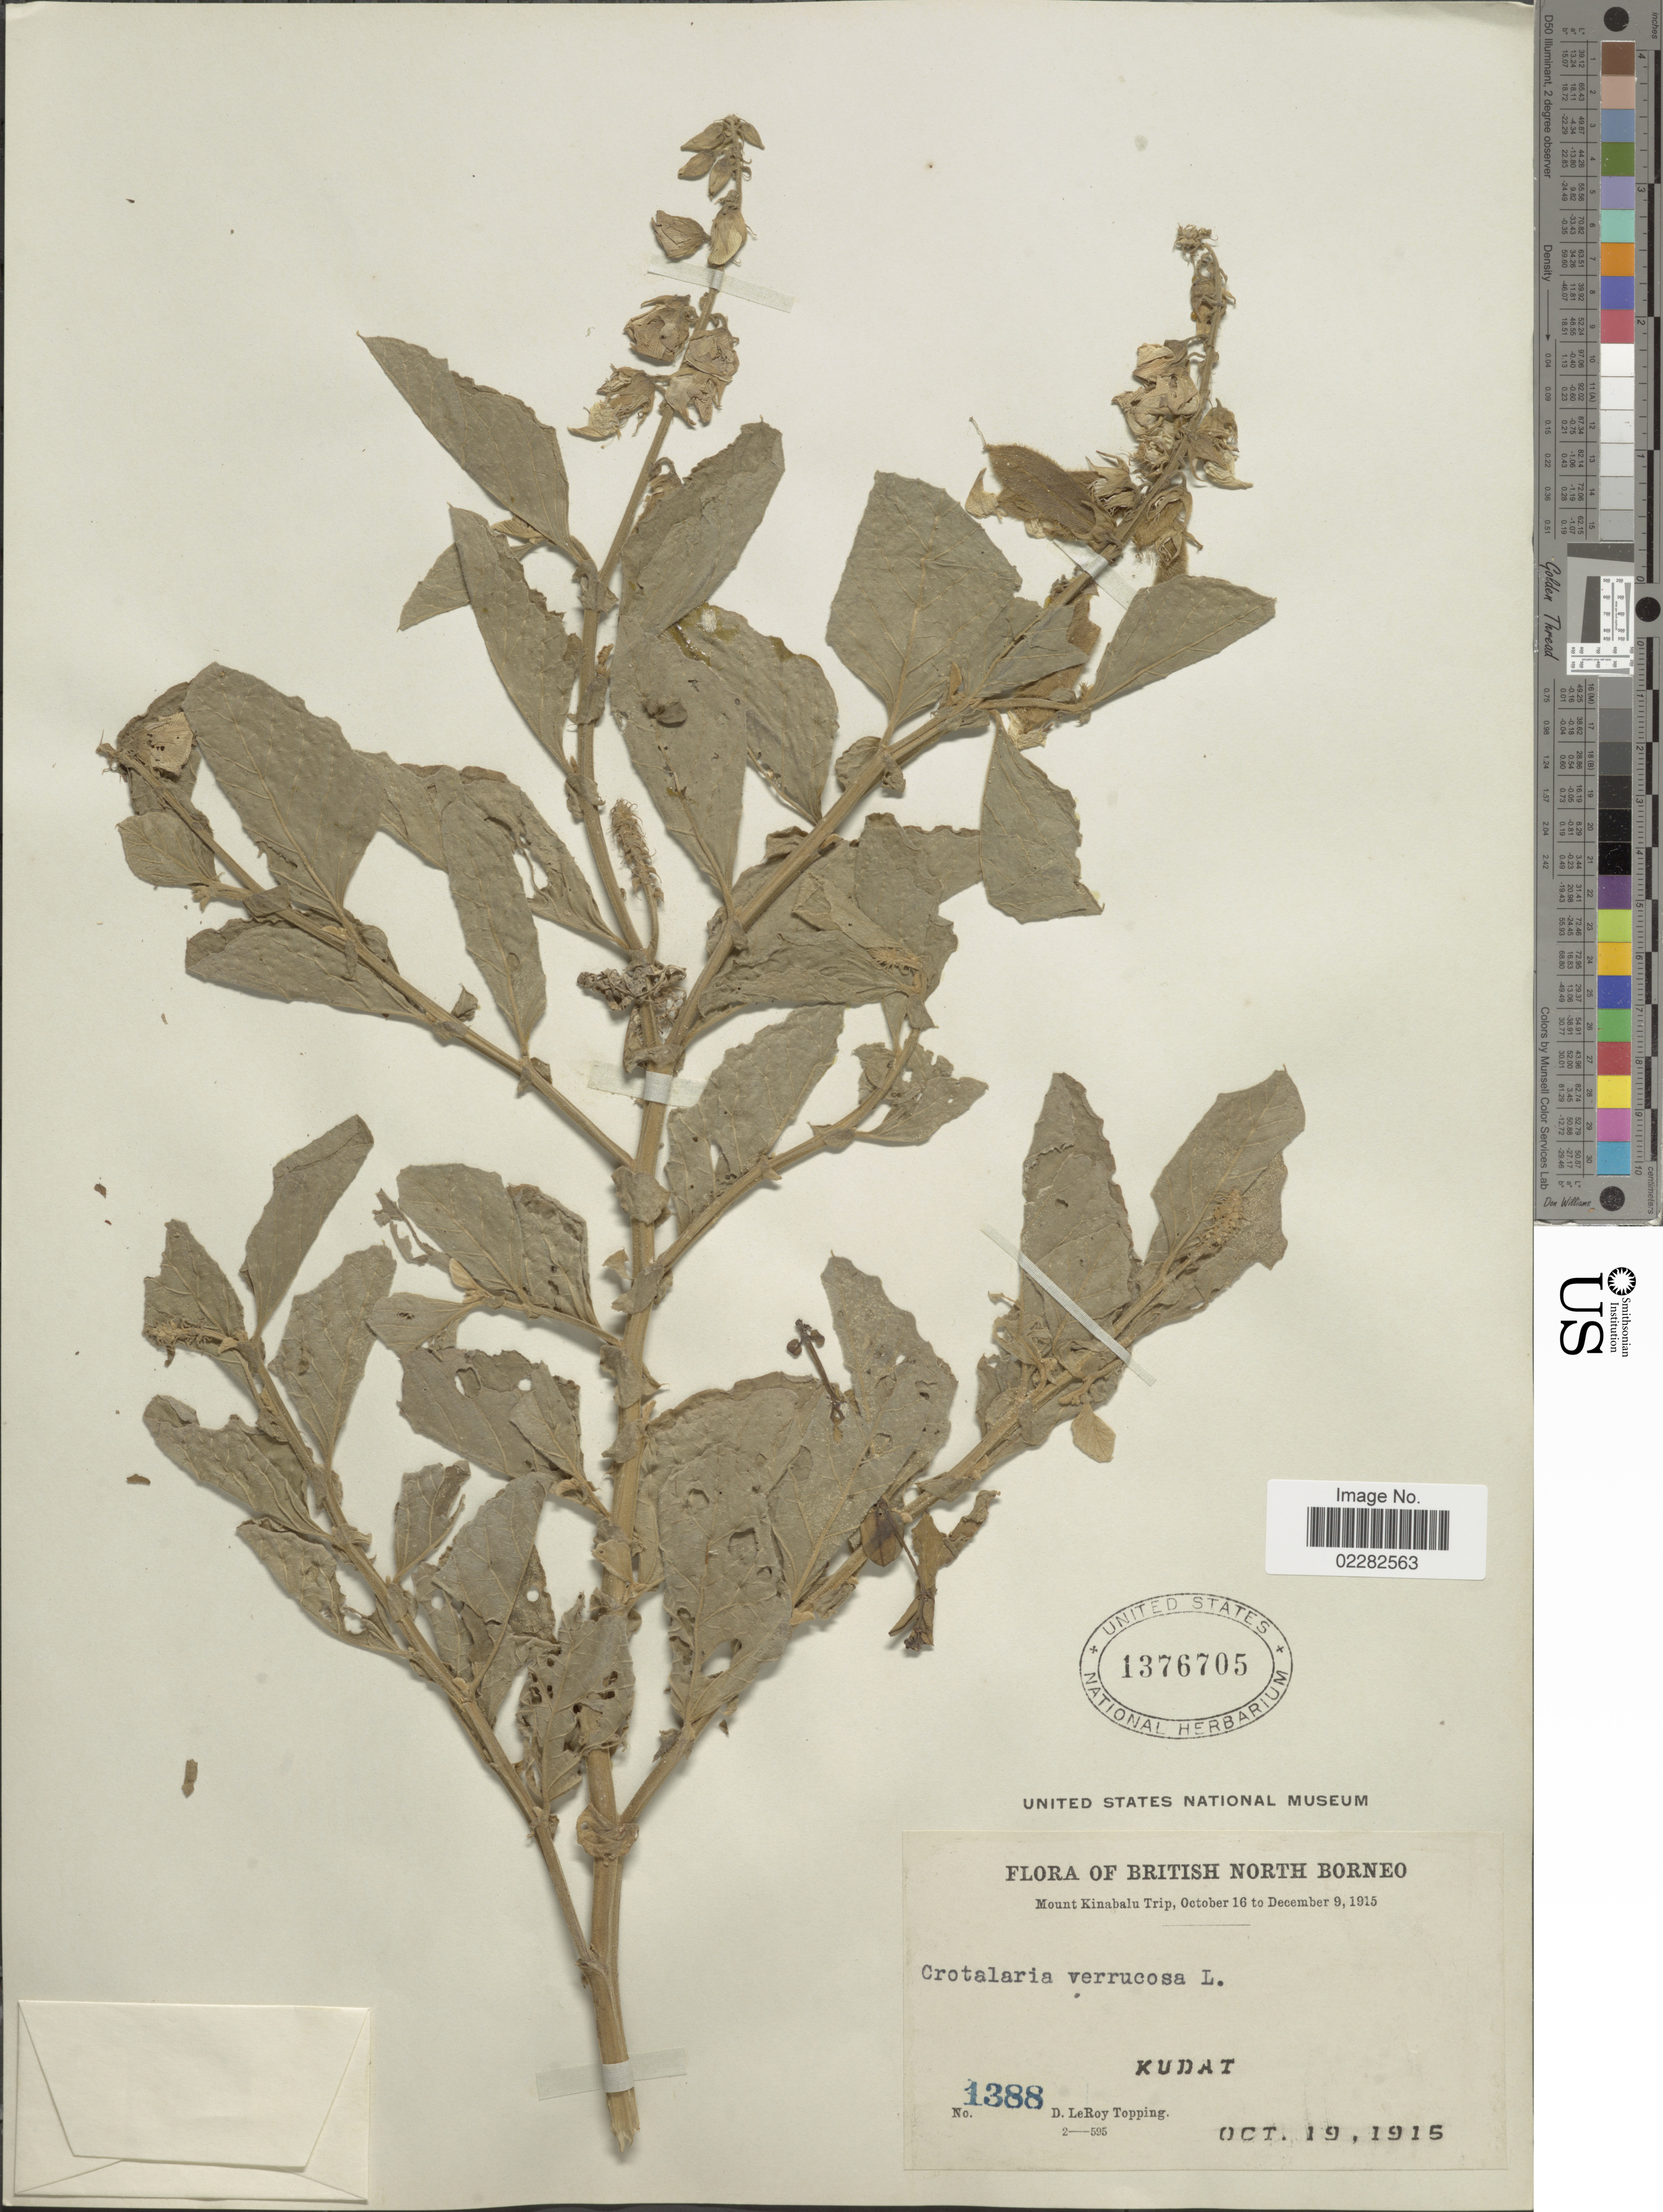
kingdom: Plantae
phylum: Tracheophyta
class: Magnoliopsida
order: Fabales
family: Fabaceae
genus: Crotalaria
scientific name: Crotalaria verrucosa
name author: L.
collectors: D. L. Topping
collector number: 1388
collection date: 1915-10-19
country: Malaysia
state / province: Sabah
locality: Mount Kinabalu, British North Borneo, Kudat.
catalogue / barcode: US 1376705